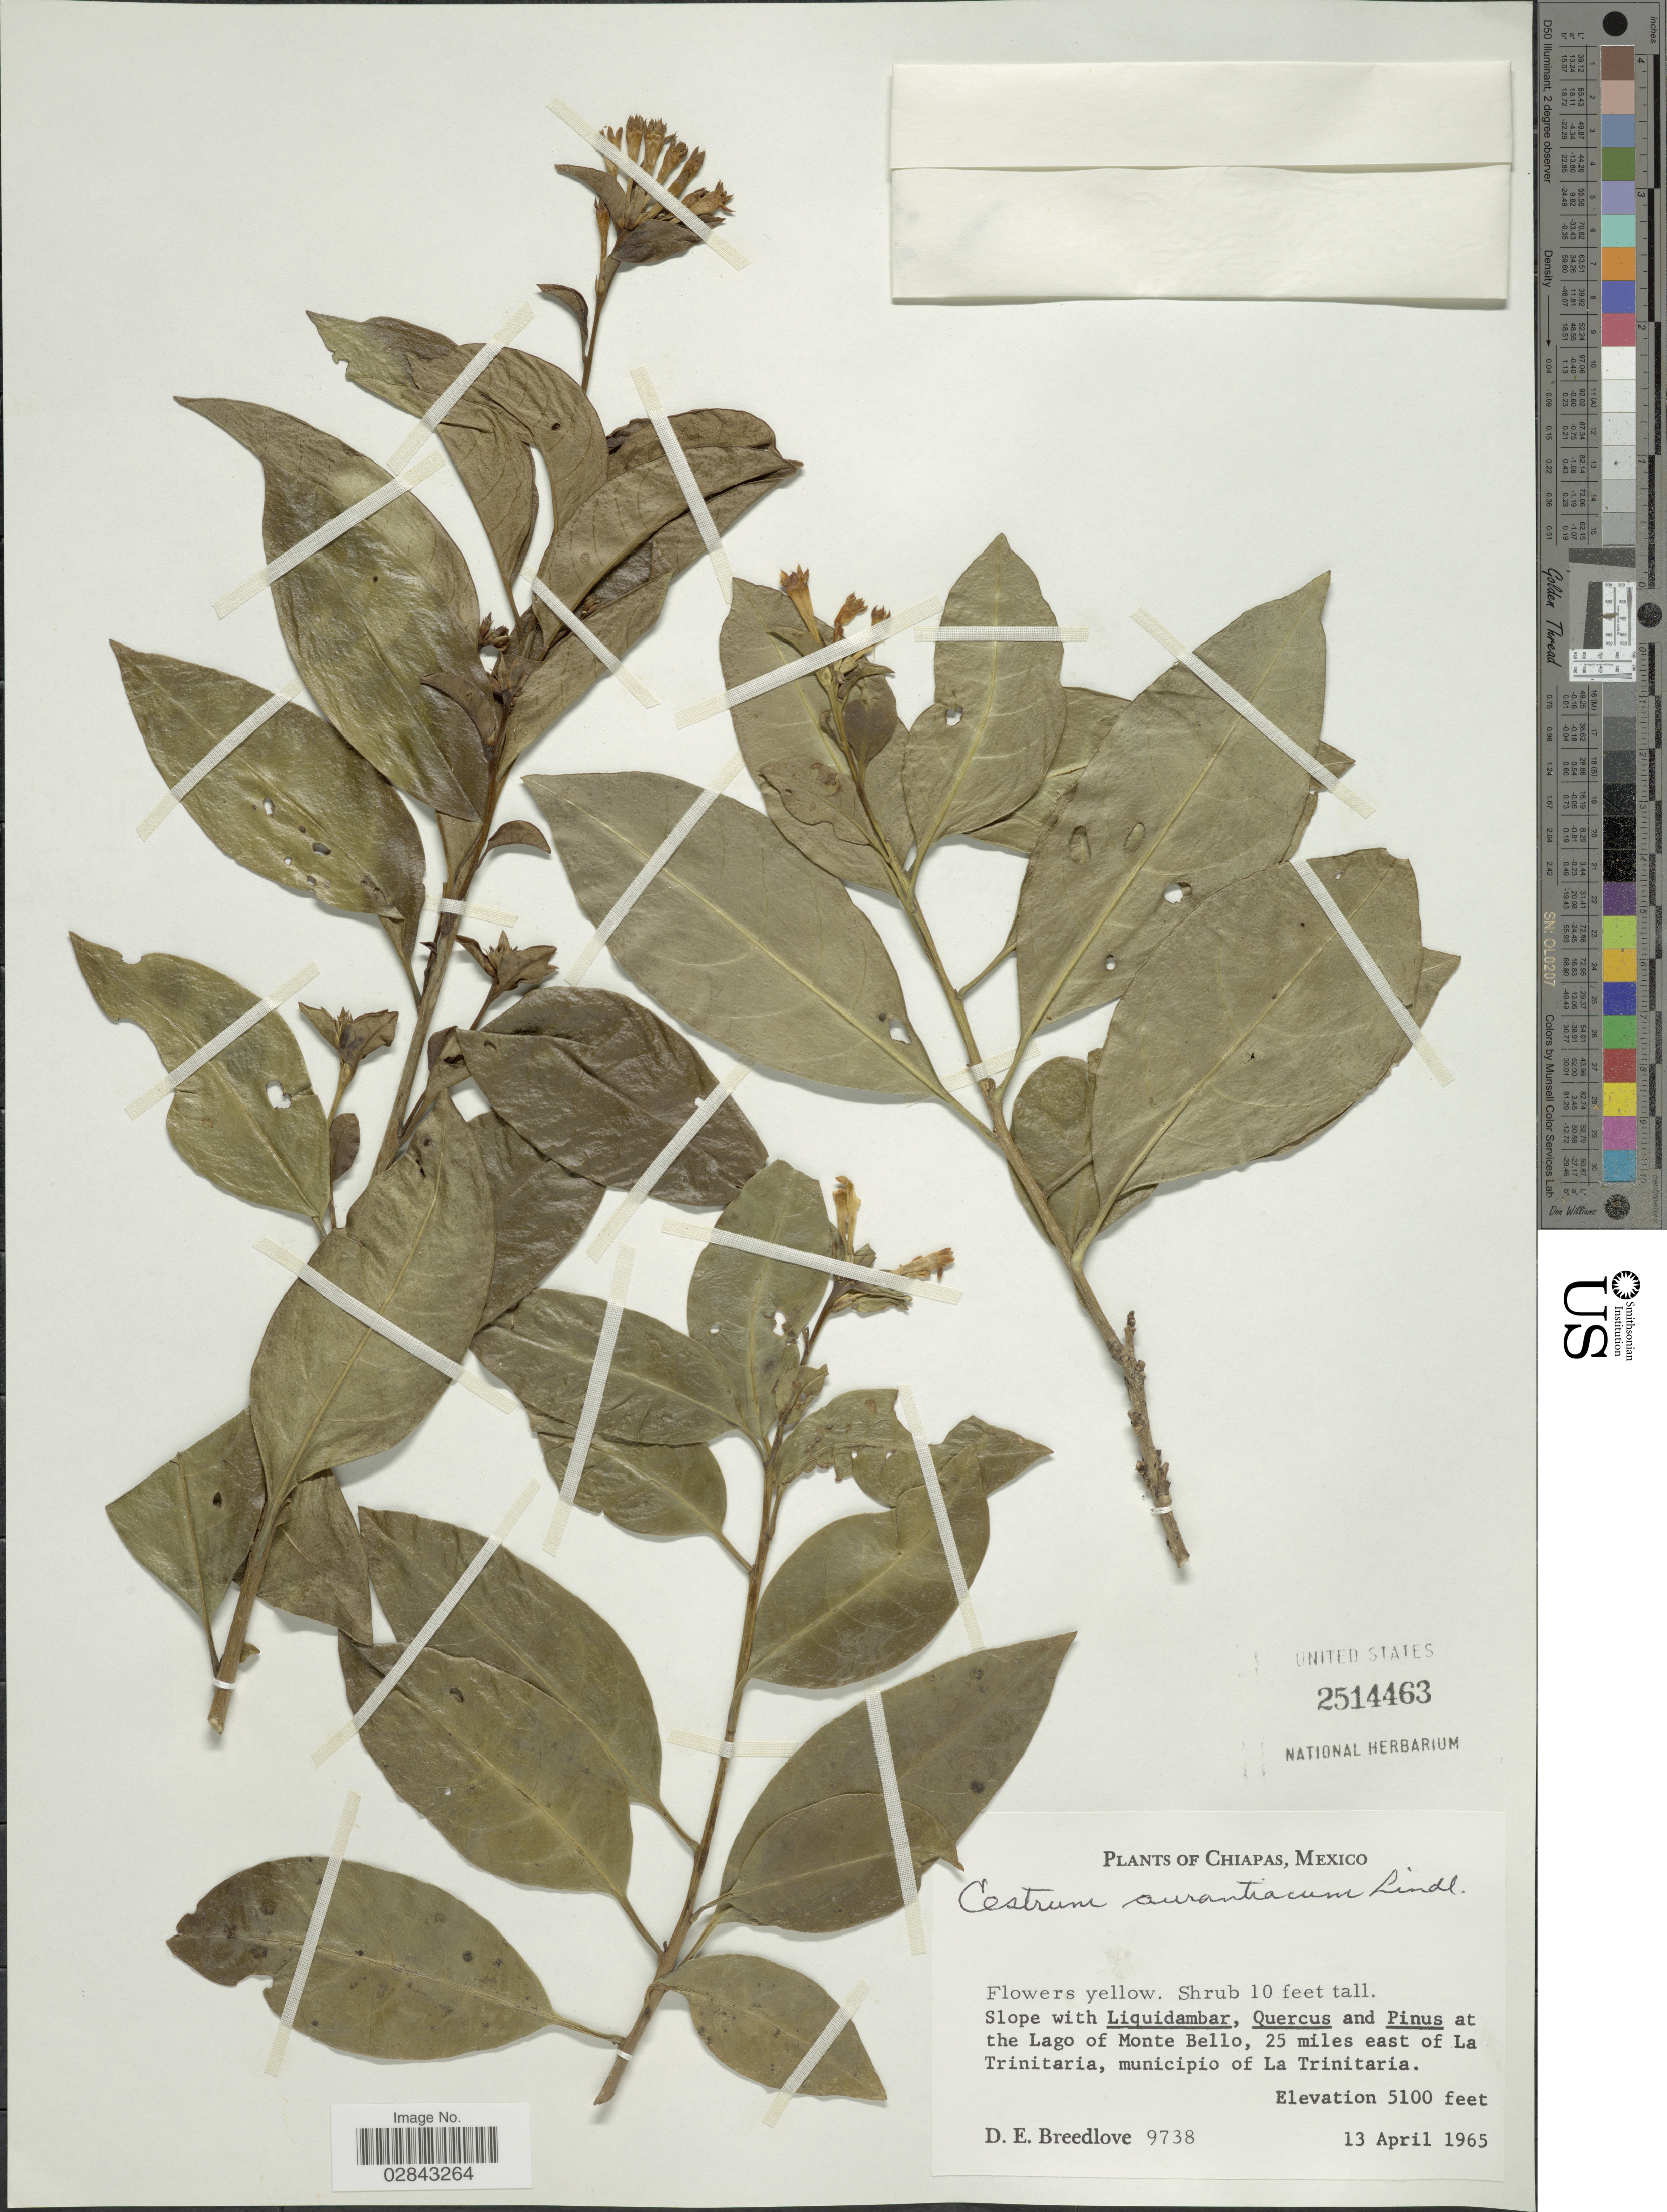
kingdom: Plantae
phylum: Tracheophyta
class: Magnoliopsida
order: Solanales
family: Solanaceae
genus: Cestrum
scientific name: Cestrum aurantiacum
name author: Lindley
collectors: D. E. Breedlove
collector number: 9738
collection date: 1965-04-13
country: Mexico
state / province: Chiapas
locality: Slope with Liquidambar, Quercus and Pinus at the Lago of Monte Bello, 25 miles east of La Trinitaria, municipio of La Trinitaria.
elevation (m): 1554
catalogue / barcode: US 2514463